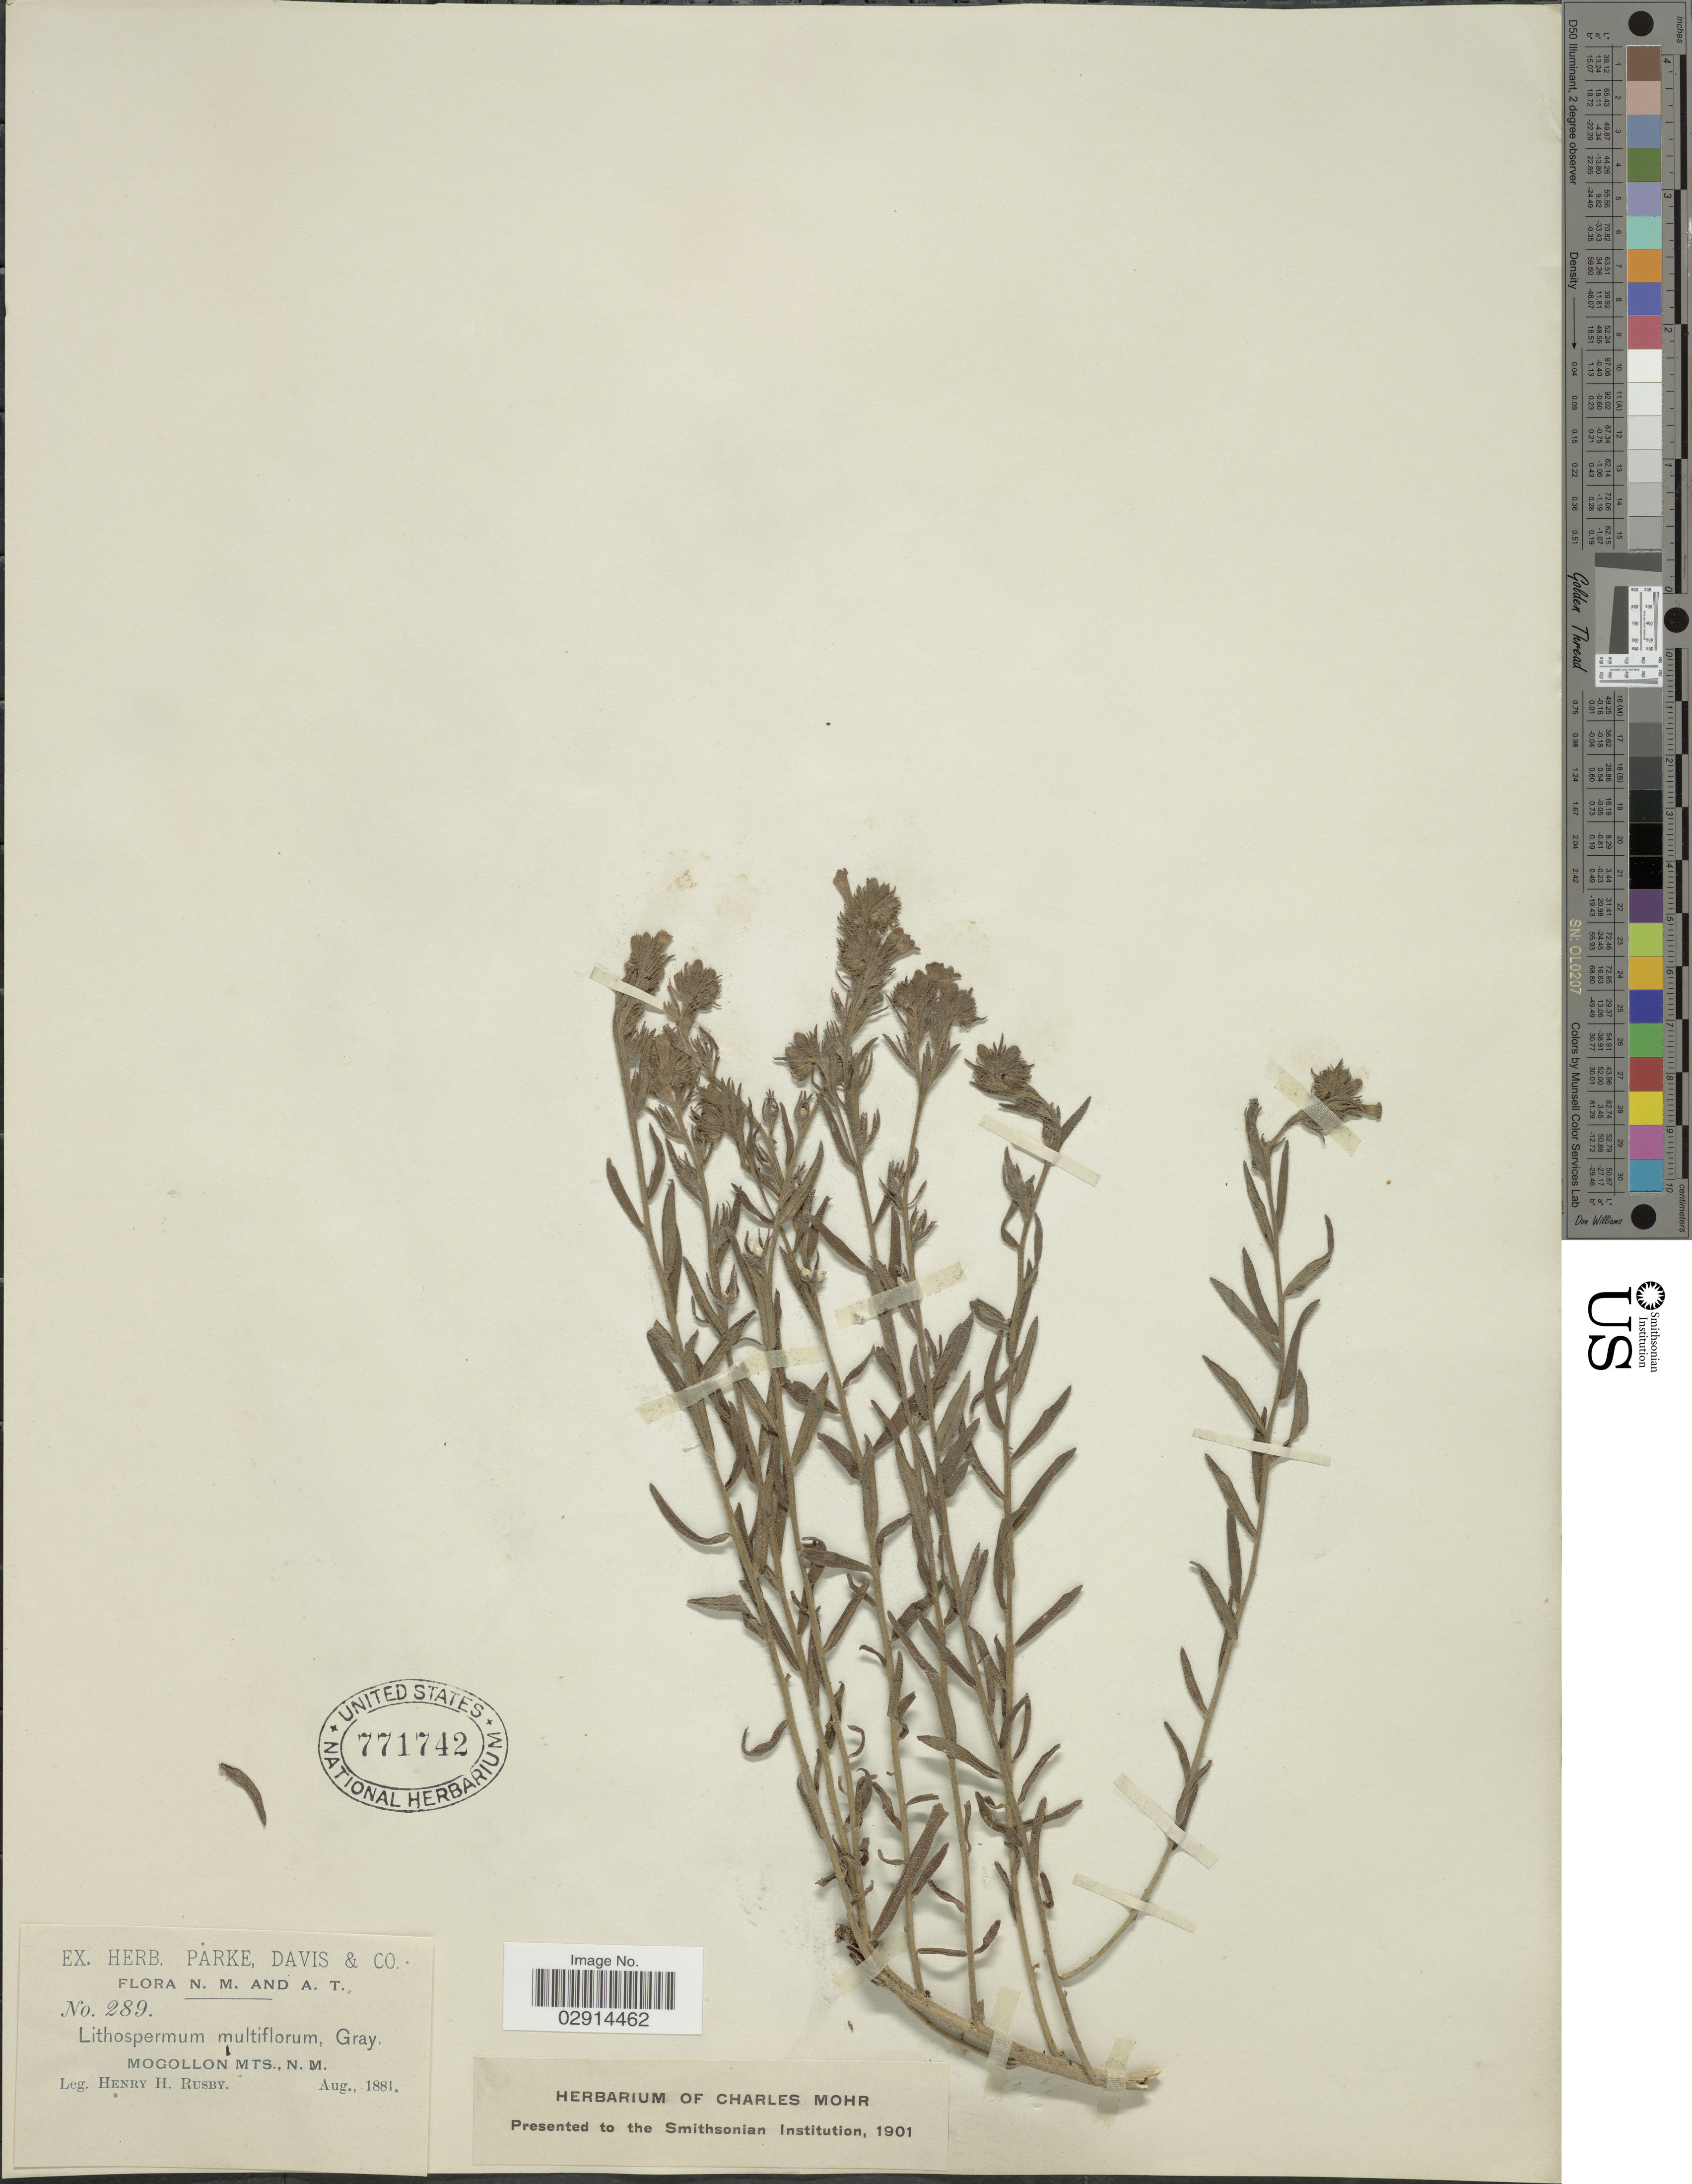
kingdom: Plantae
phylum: Tracheophyta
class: Magnoliopsida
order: Boraginales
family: Boraginaceae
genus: Lithospermum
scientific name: Lithospermum multiflorum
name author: Torr. ex A. Gray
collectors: H. H. Rusby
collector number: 289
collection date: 1881-08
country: United States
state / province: New Mexico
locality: Mogollon Mts., N. M.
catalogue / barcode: US 771742